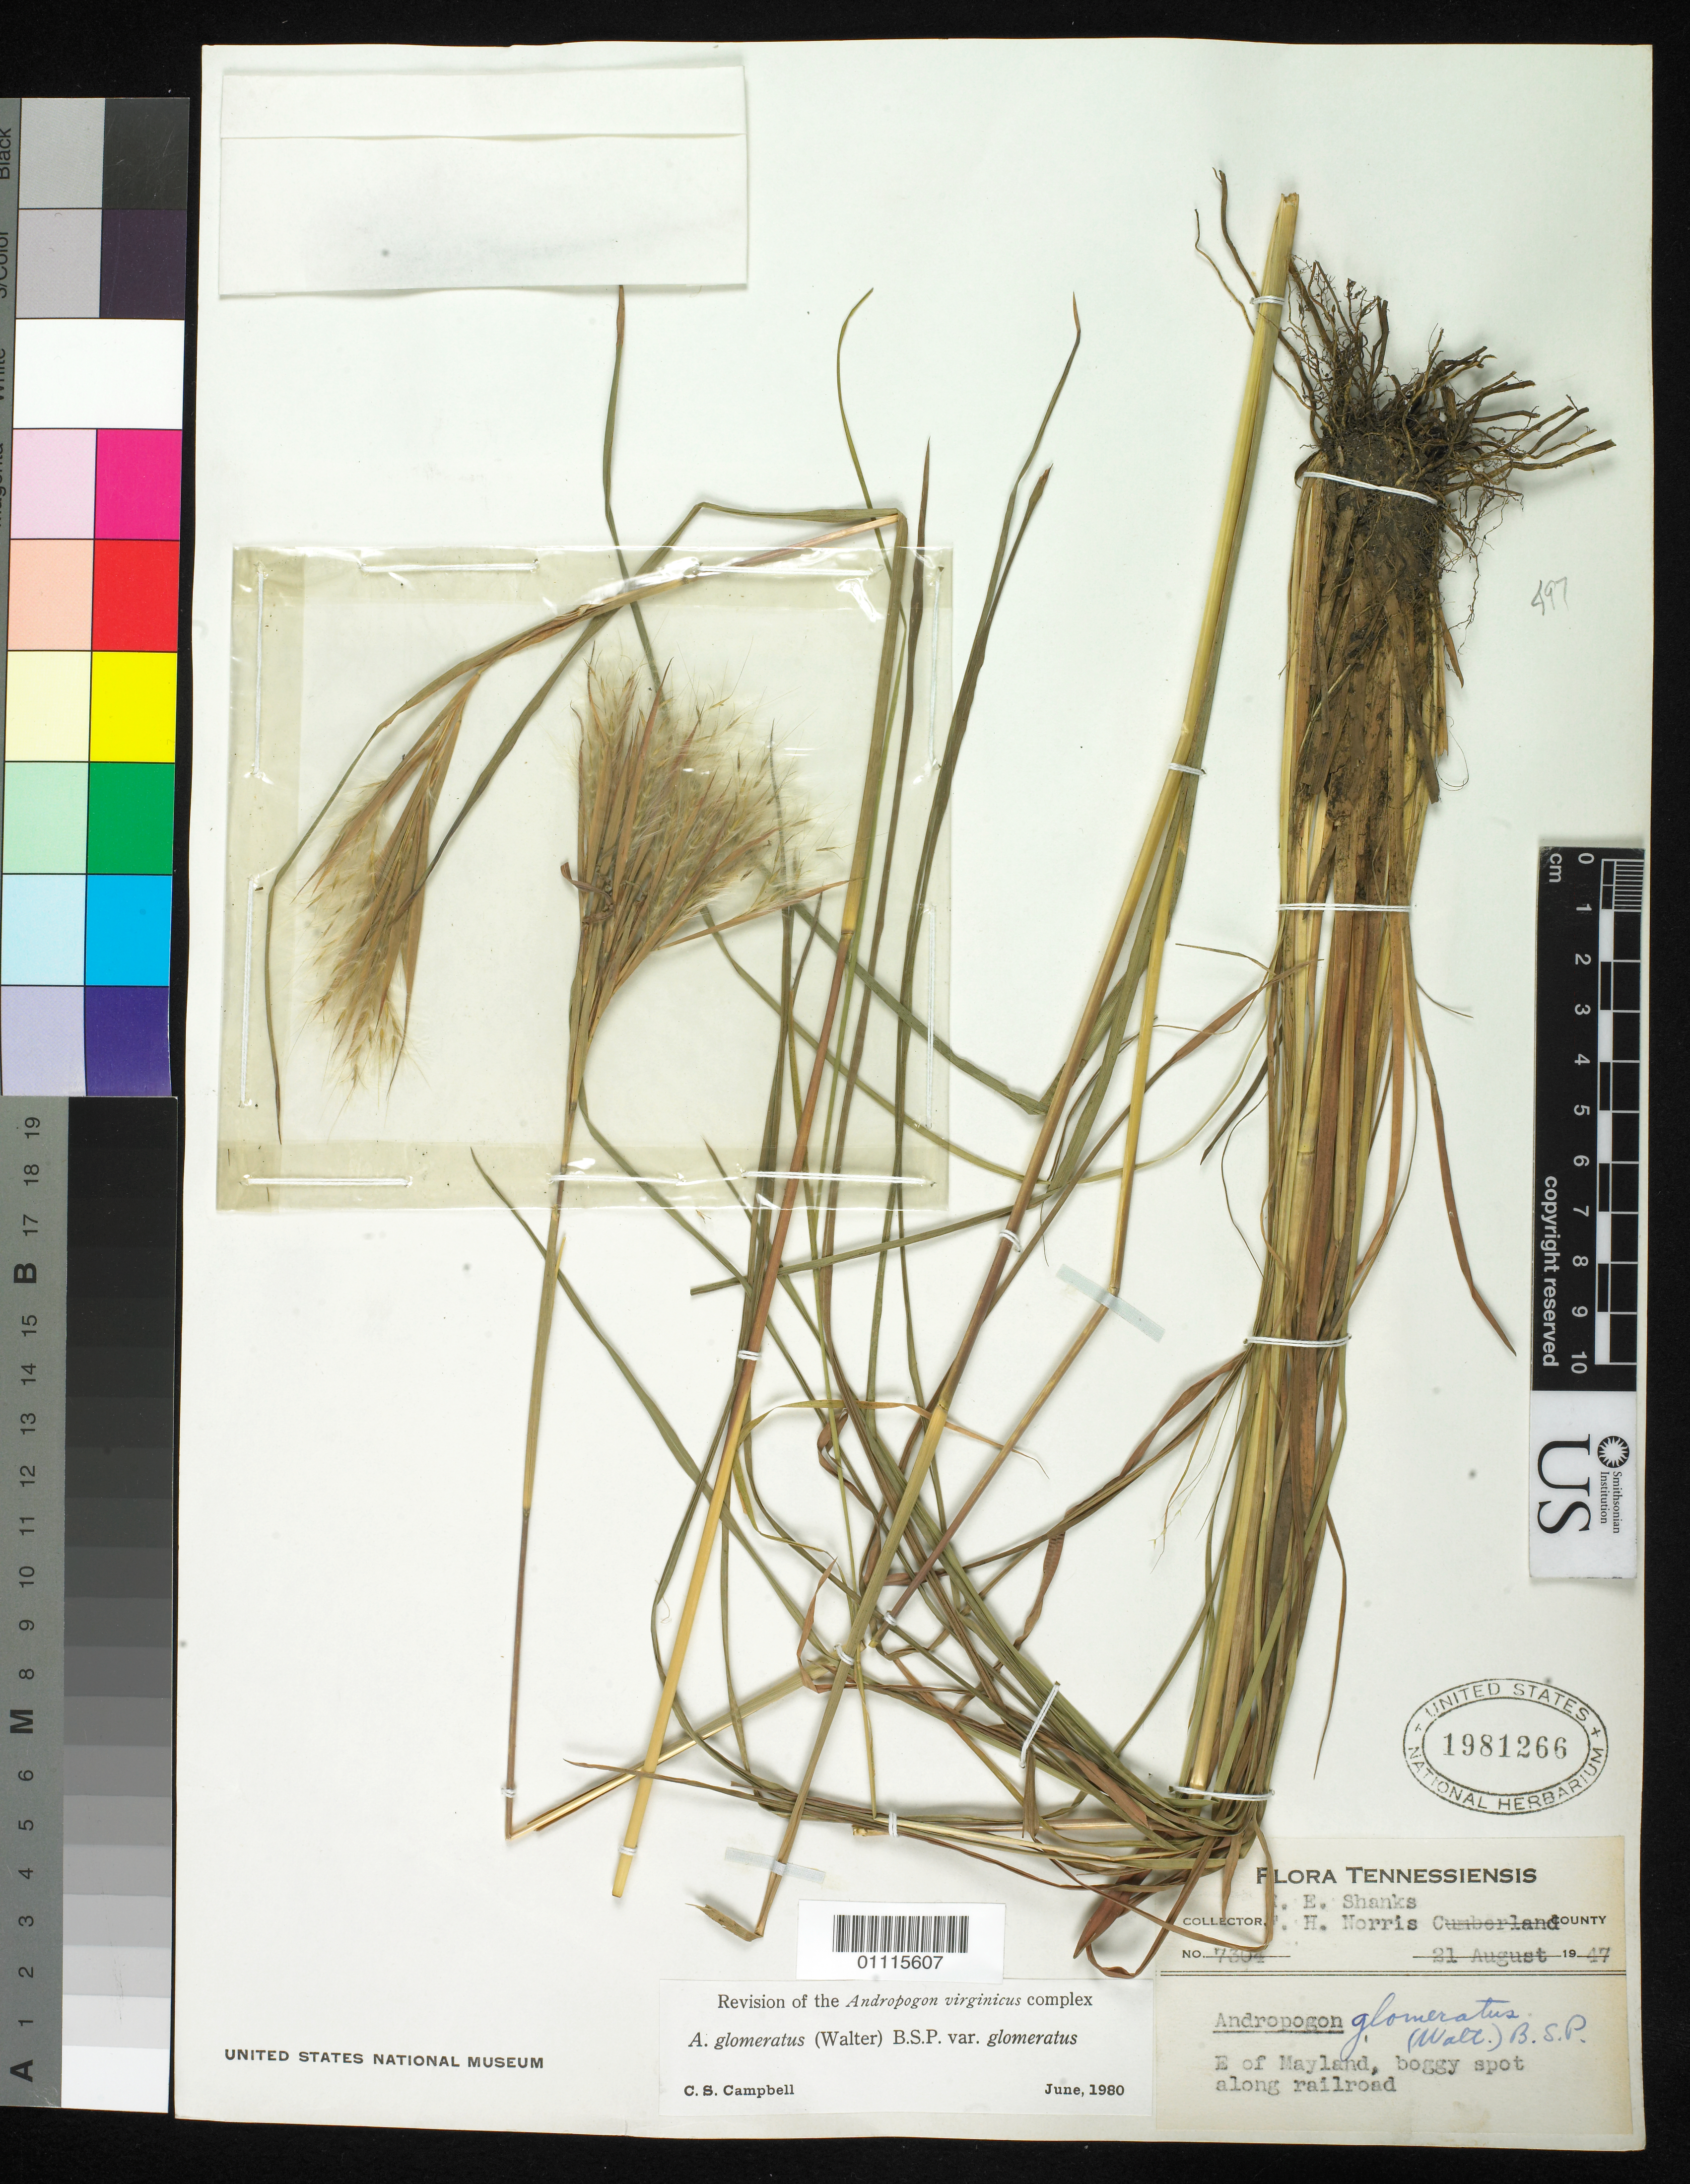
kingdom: Plantae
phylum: Tracheophyta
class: Liliopsida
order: Poales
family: Poaceae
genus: Andropogon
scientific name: Andropogon glomeratus var. glomeratus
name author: (Walter) Britton, Stearns & Poggenb.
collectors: R. Shanks & F. H. Norris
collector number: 7304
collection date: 1947-08-21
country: United States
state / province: Tennessee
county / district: Cumberland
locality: E of Mayland, boggy spot along railroad.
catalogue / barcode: US 1981266